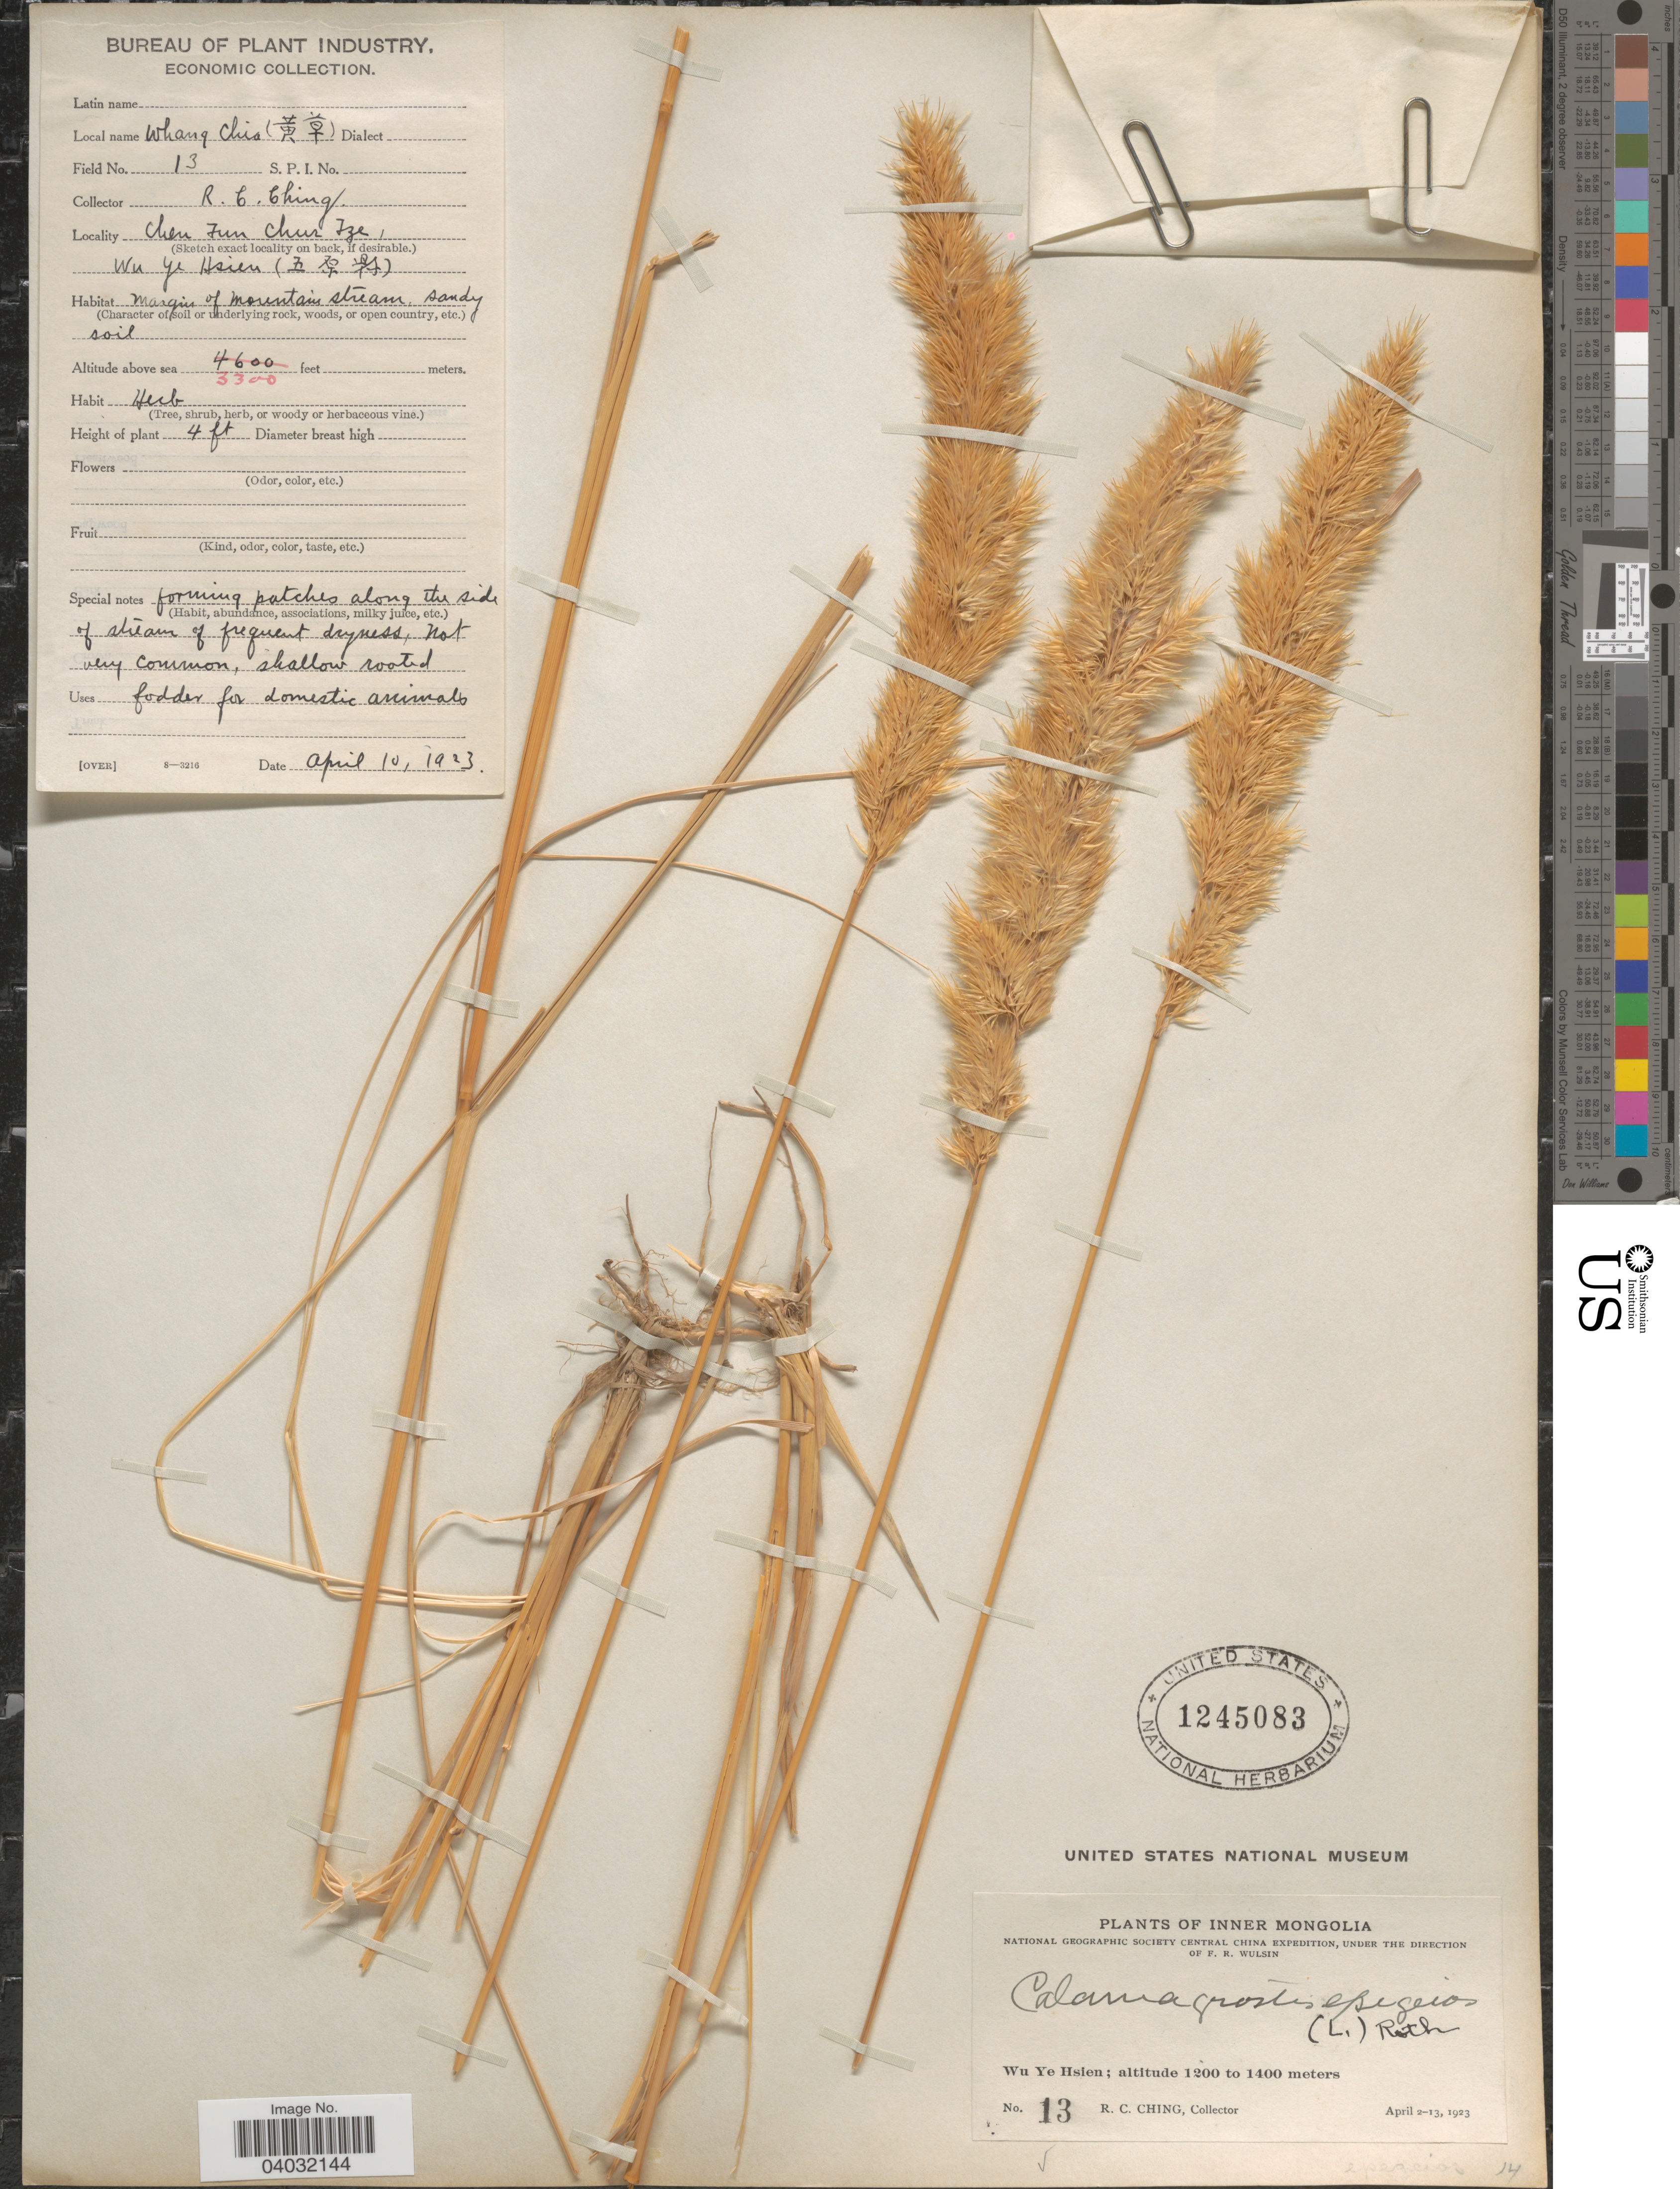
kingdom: Plantae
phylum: Tracheophyta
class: Liliopsida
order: Poales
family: Poaceae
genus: Calamagrostis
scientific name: Calamagrostis epigeios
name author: (L.) Roth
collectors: R. C. Ching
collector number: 13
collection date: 1923-04-10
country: China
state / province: Nei Monggol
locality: Inner Mongolia. Wu Ye Hsien. Chen Tun Chur Tze.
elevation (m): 1006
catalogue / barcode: US 1245083